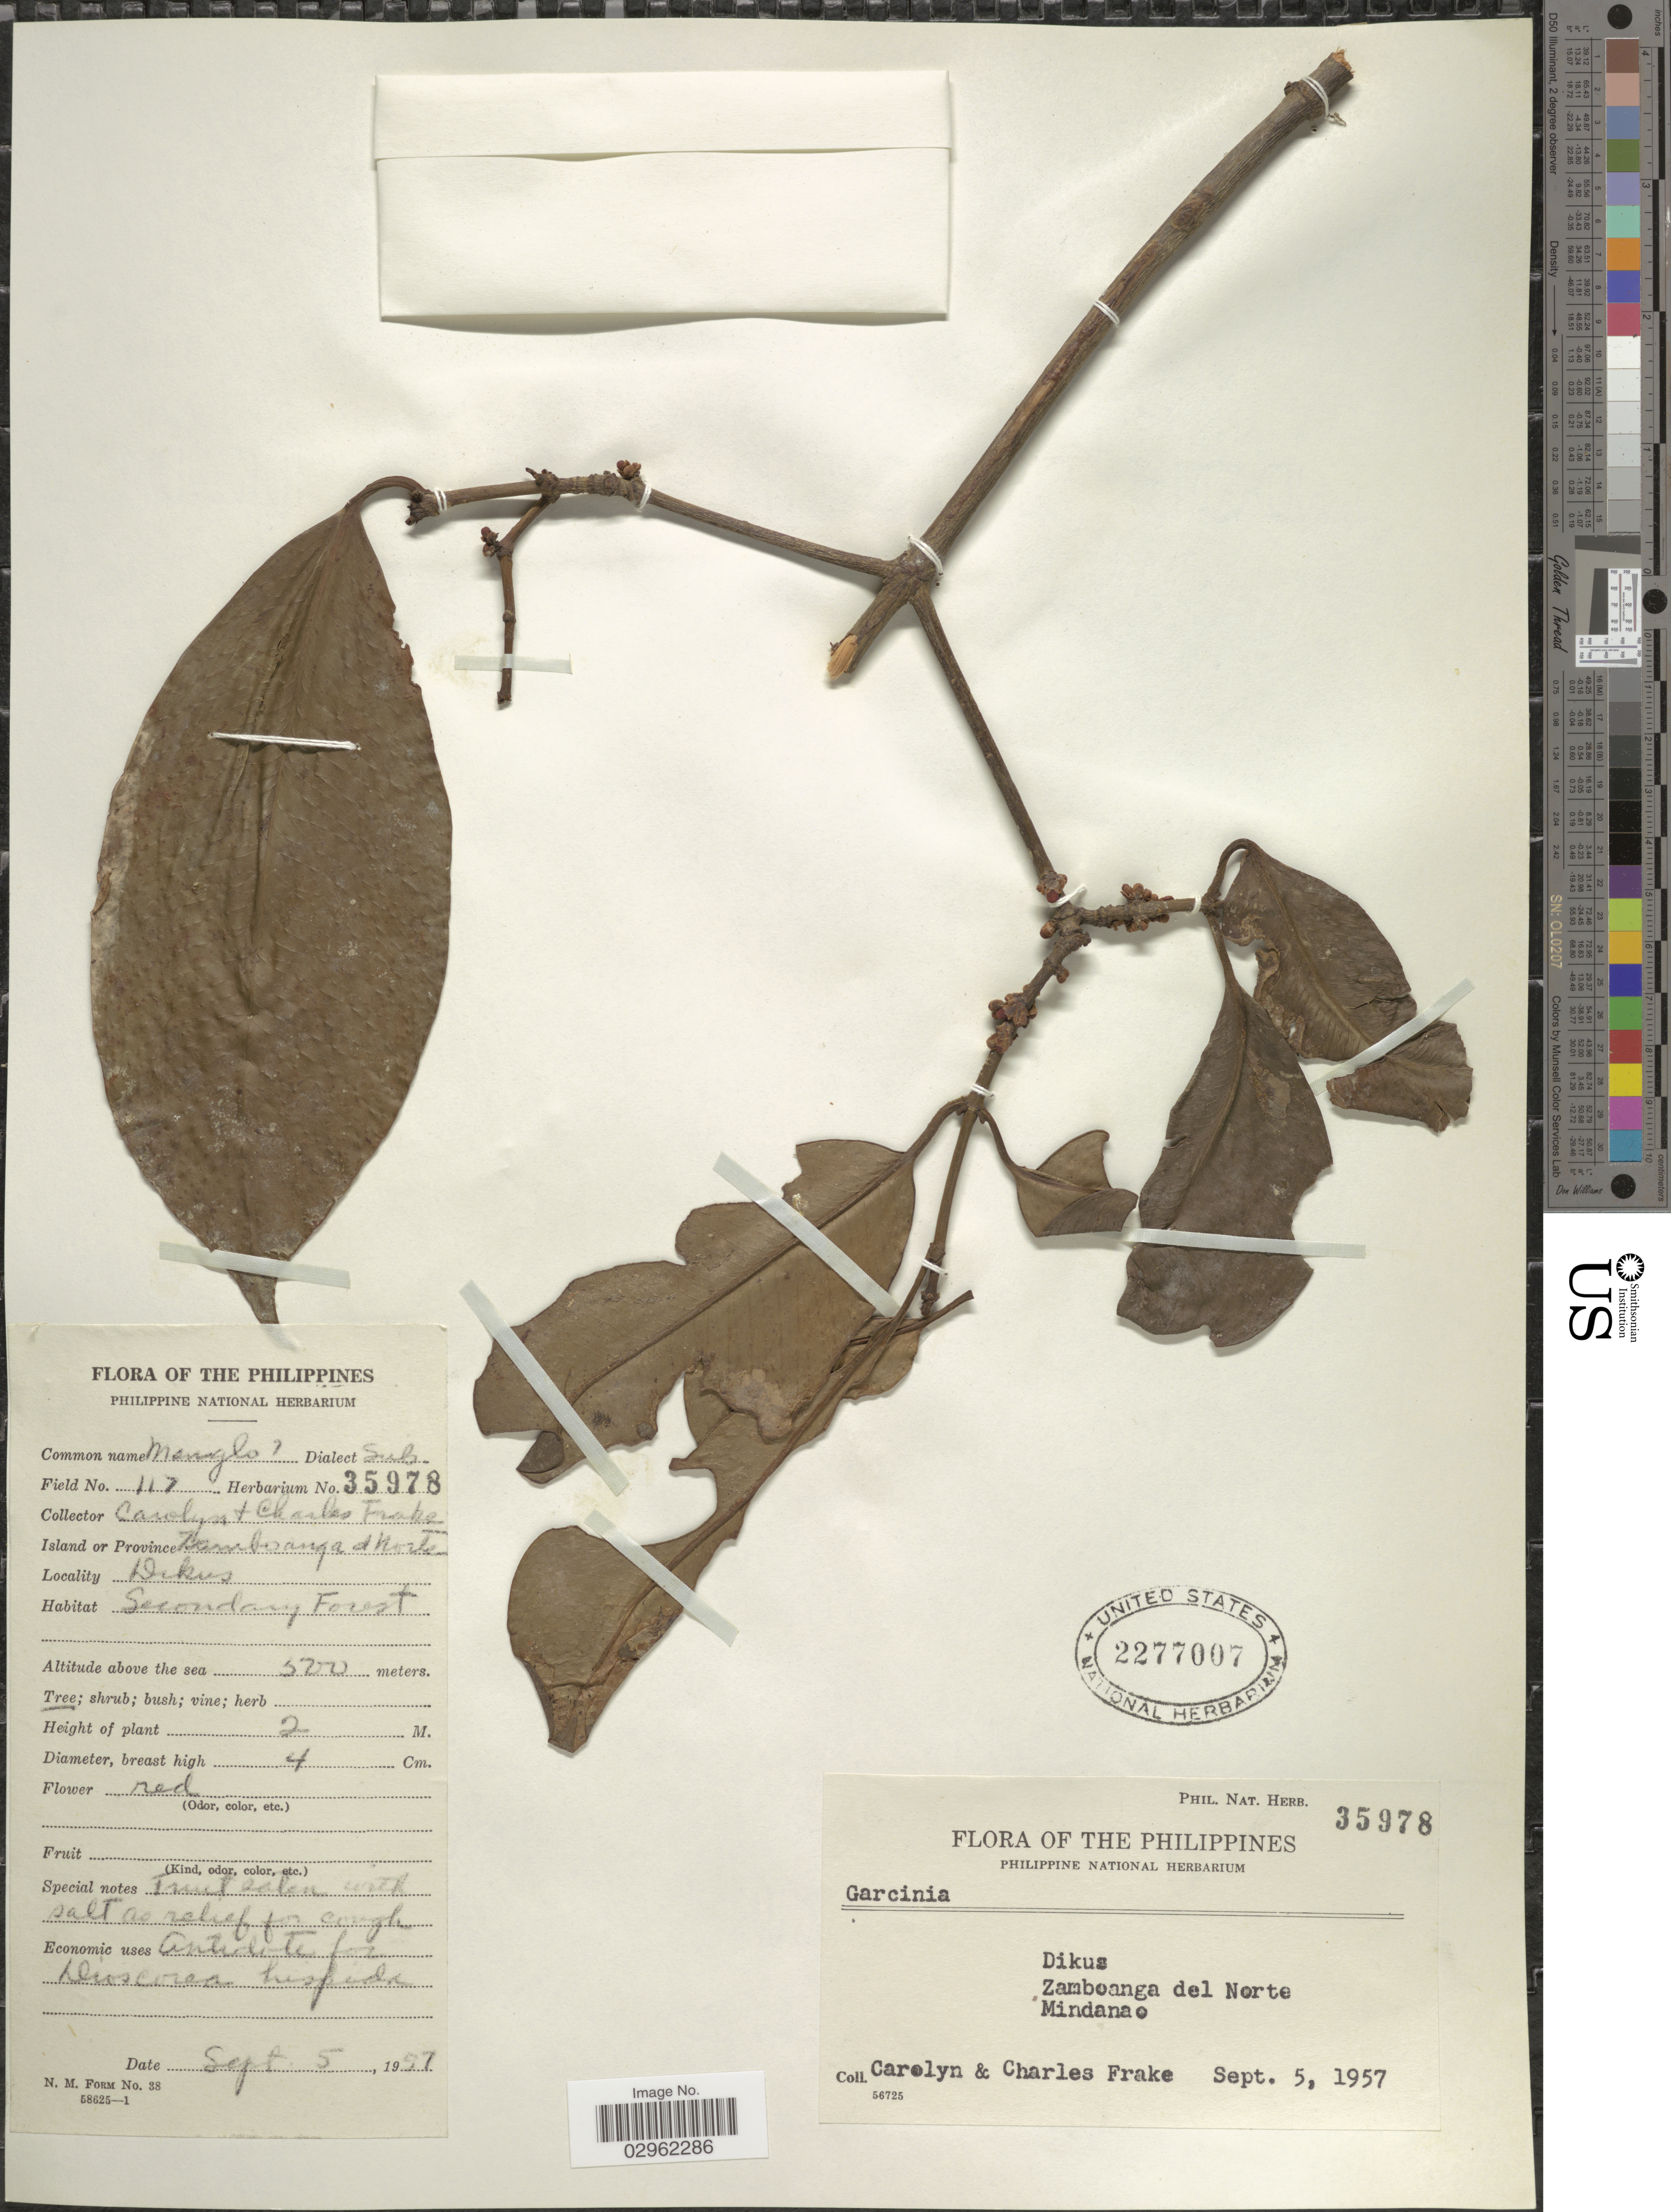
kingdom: Plantae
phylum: Tracheophyta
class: Magnoliopsida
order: Malpighiales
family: Clusiaceae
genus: Garcinia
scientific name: Garcinia sp.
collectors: C. M. Frake & C. O. Frake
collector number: Phil.Nat.Herb.35978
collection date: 1957-09-05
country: Philippines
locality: Dikus, Zamboanga del Norte, Mindanao.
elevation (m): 500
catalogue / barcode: US 2277007